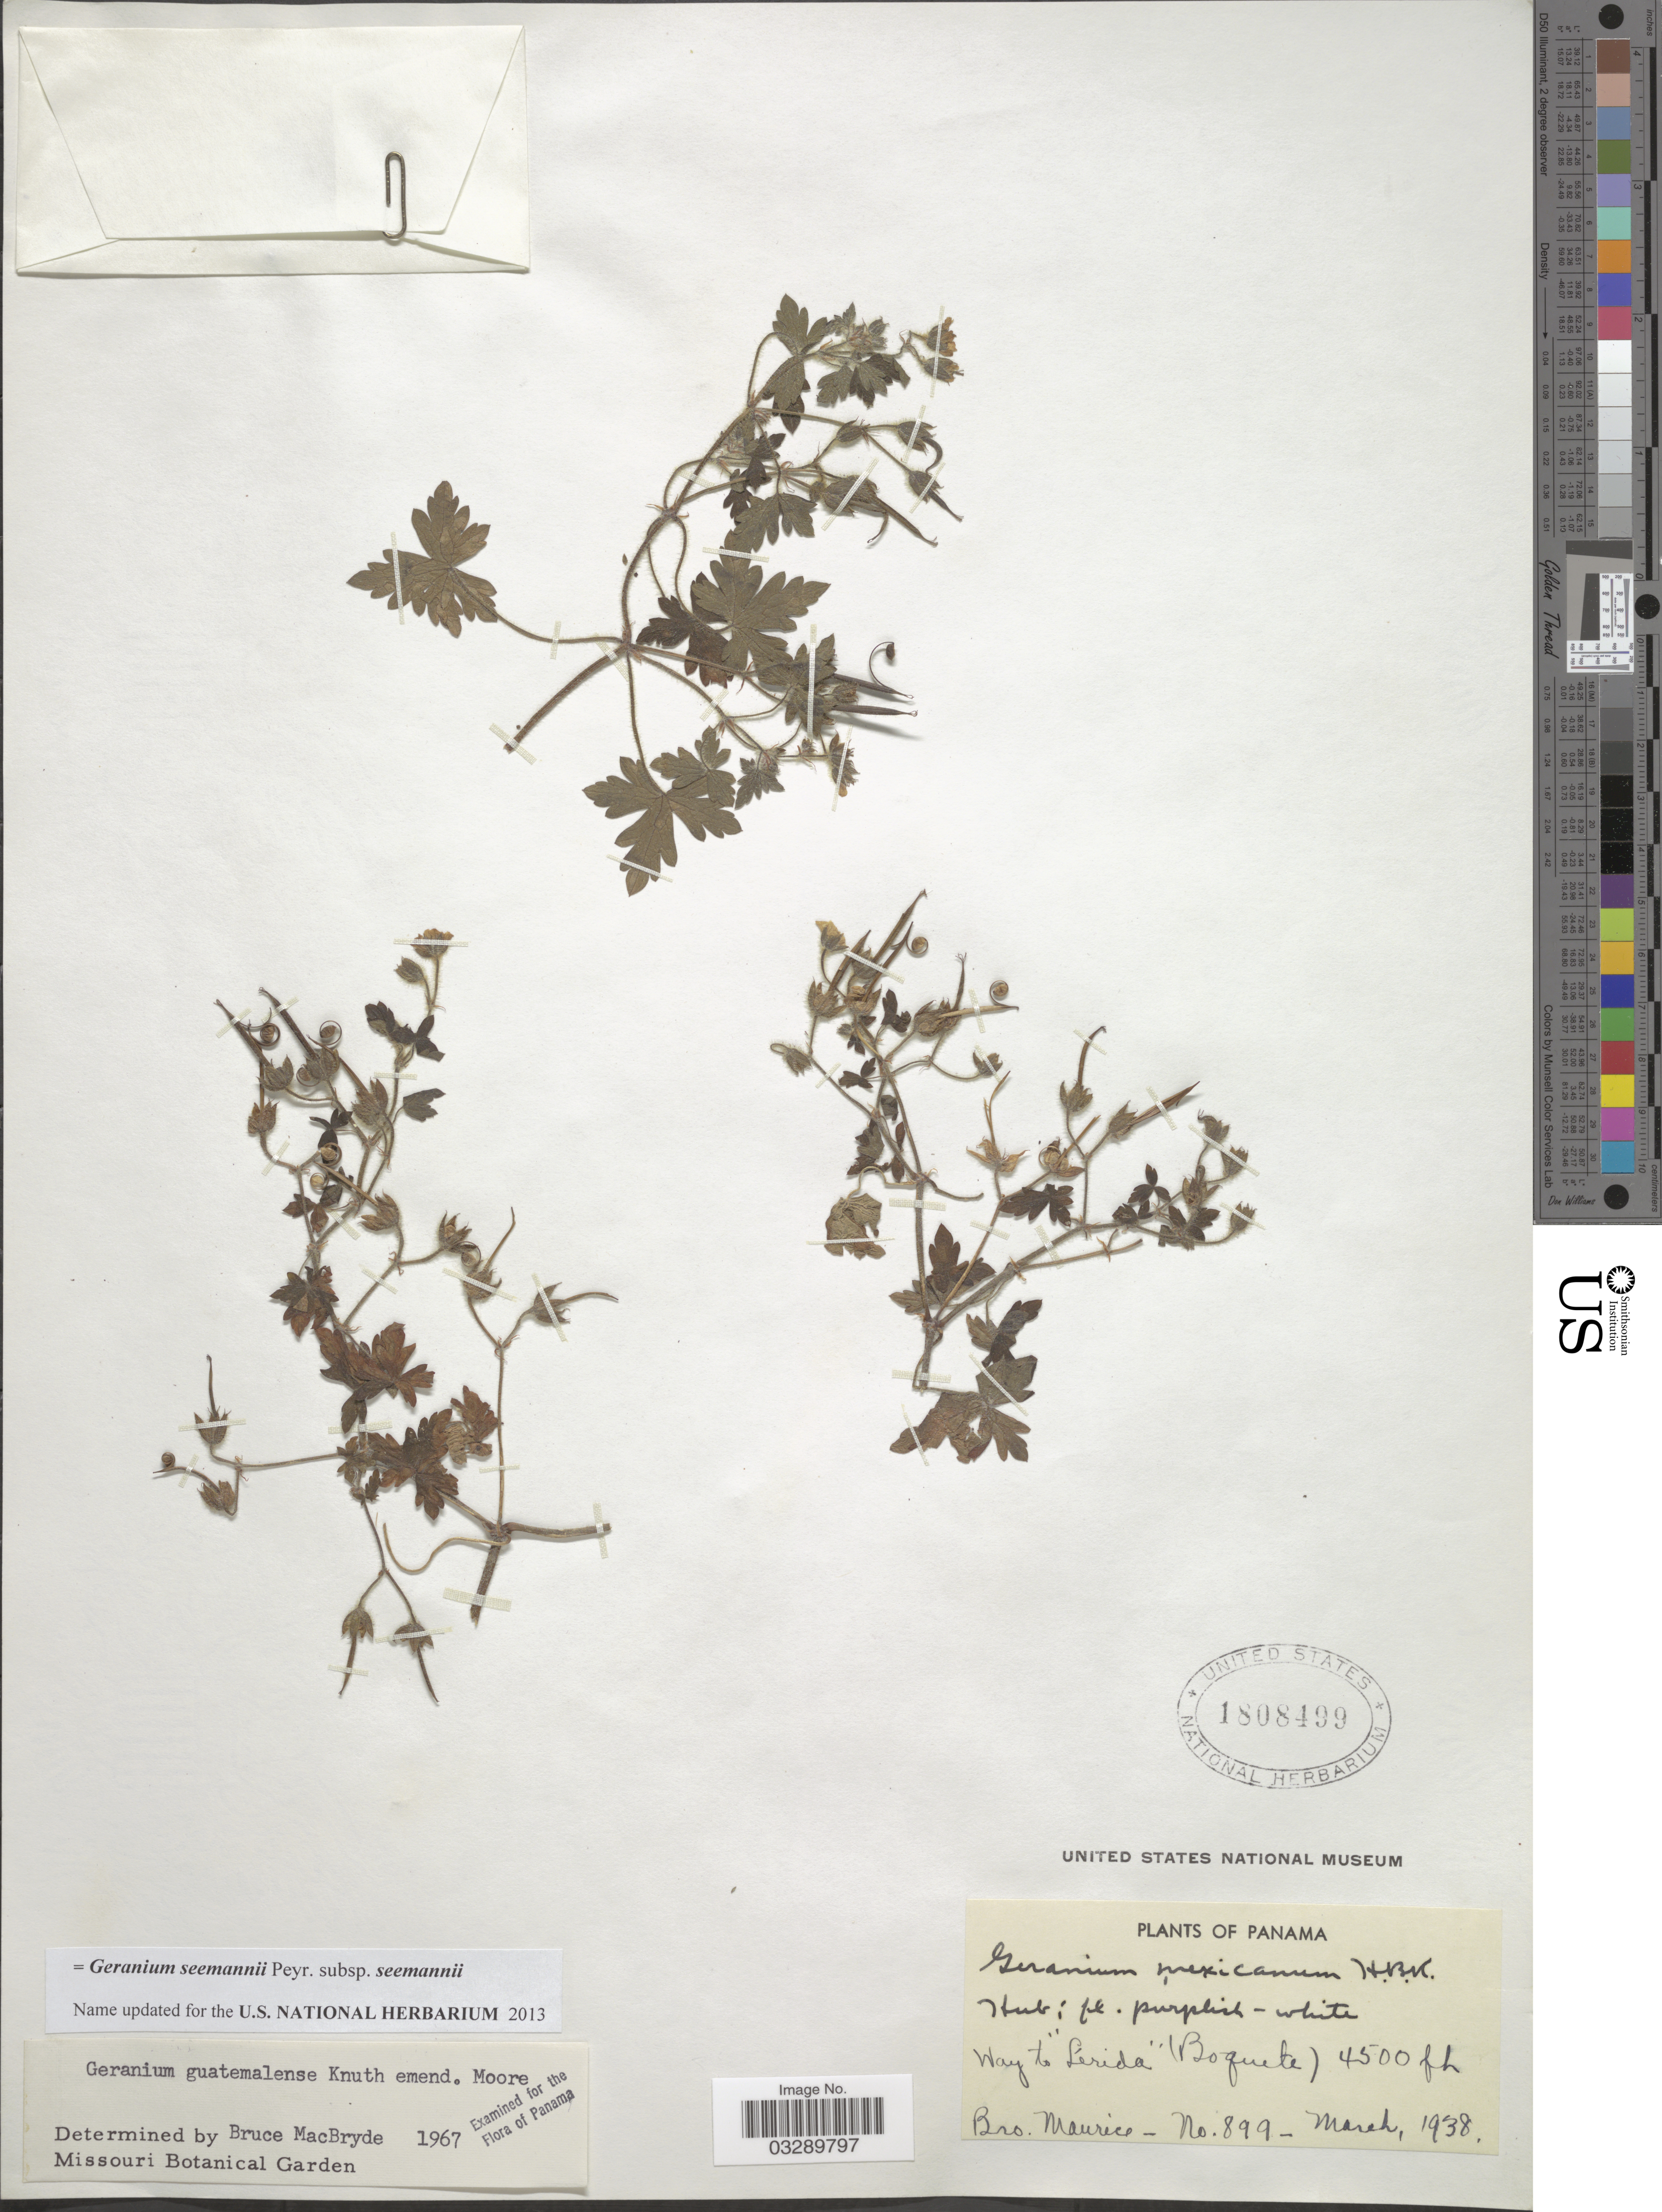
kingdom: Plantae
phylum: Tracheophyta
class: Magnoliopsida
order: Geraniales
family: Geraniaceae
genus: Geranium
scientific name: Geranium seemannii subsp. seemannii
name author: Peyr.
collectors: B. Maurice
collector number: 899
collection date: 1938-03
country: Panama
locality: Way to "Lérida" (Boquete).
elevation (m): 1372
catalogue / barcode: US 1808499